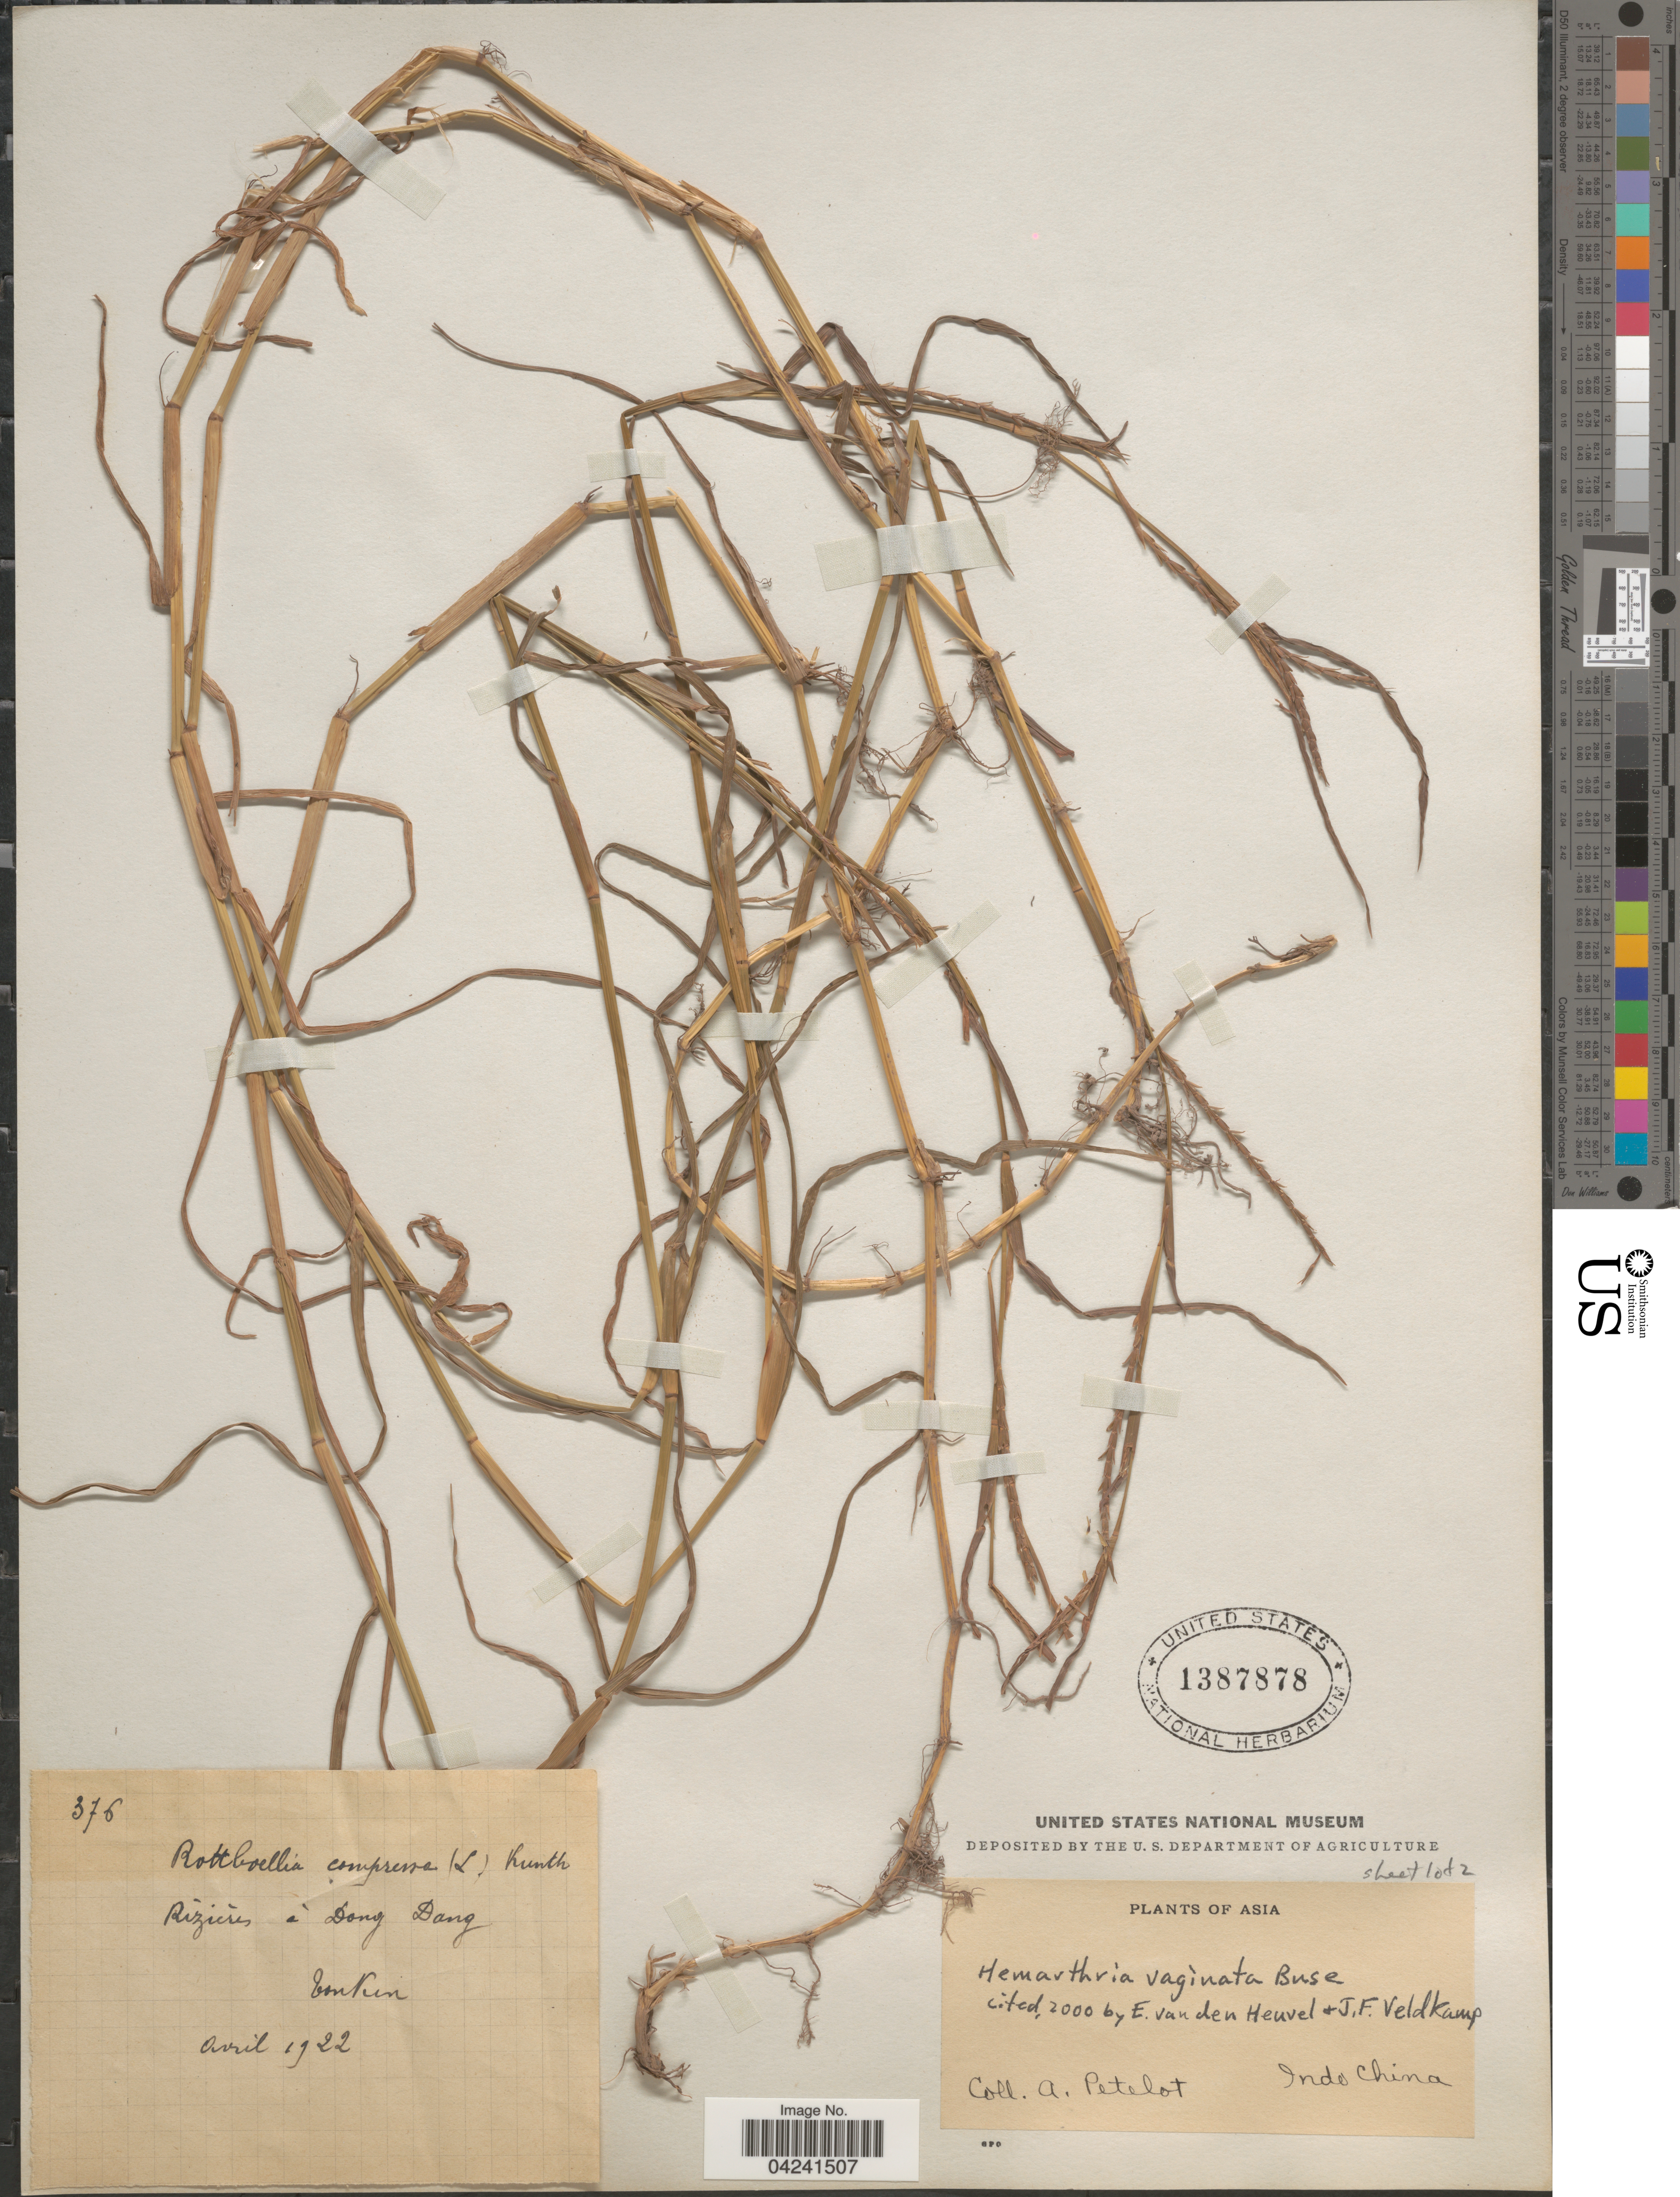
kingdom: Plantae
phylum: Tracheophyta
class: Liliopsida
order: Poales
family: Poaceae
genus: Hemarthria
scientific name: Hemarthria vaginata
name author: Büse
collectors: A. Petelot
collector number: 376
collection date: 1922-04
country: Vietnam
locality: Rizières prés de Dong Dang. Tonkin. Indo China. Asia.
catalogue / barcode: US 1387878